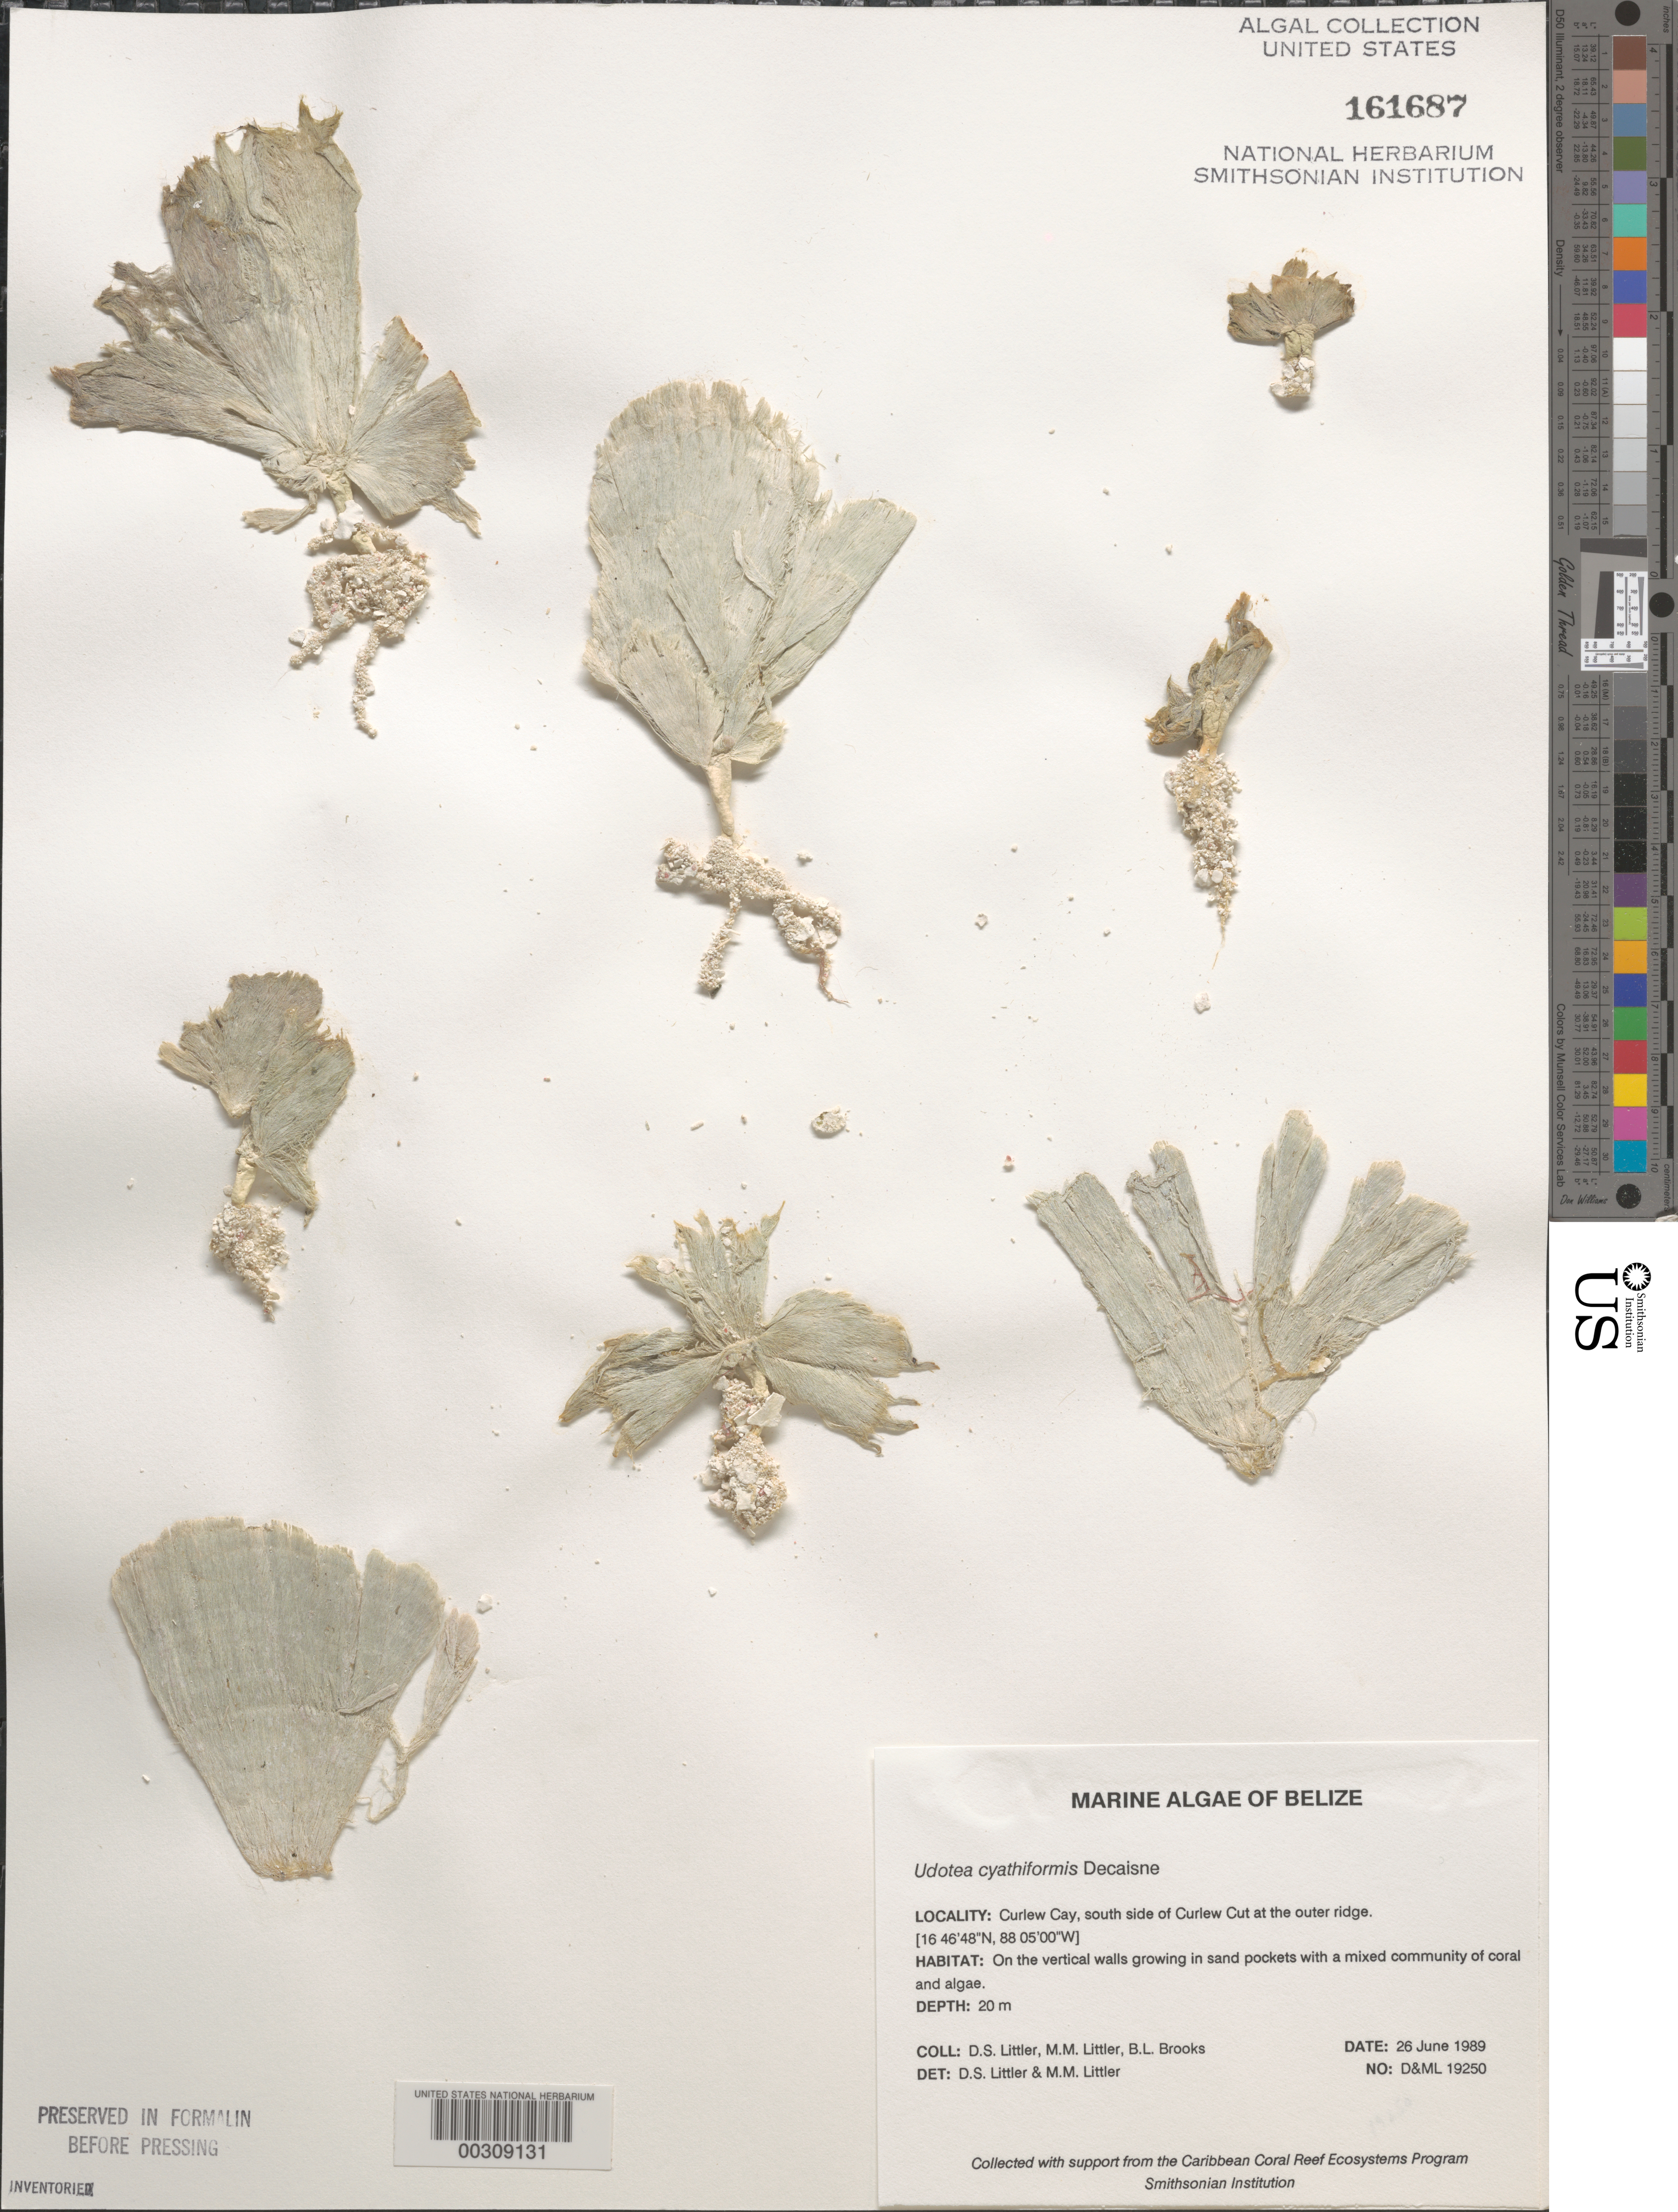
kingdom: Plantae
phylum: Chlorophyta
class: Ulvophyceae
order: Bryopsidales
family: Udoteaceae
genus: Udotea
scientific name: Udotea cyathiformis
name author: Decne.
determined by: Littler, D. S.; Littler, M. M.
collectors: D. S. Littler, M. M. Littler & B. Brooks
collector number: D&ML 19250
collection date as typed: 26 Jun 1989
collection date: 1989-06-26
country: Belize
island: Curlew Cay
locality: South side of Curlew Cut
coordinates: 16 46' 48" N, 88 05' 00" W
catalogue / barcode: US 161687